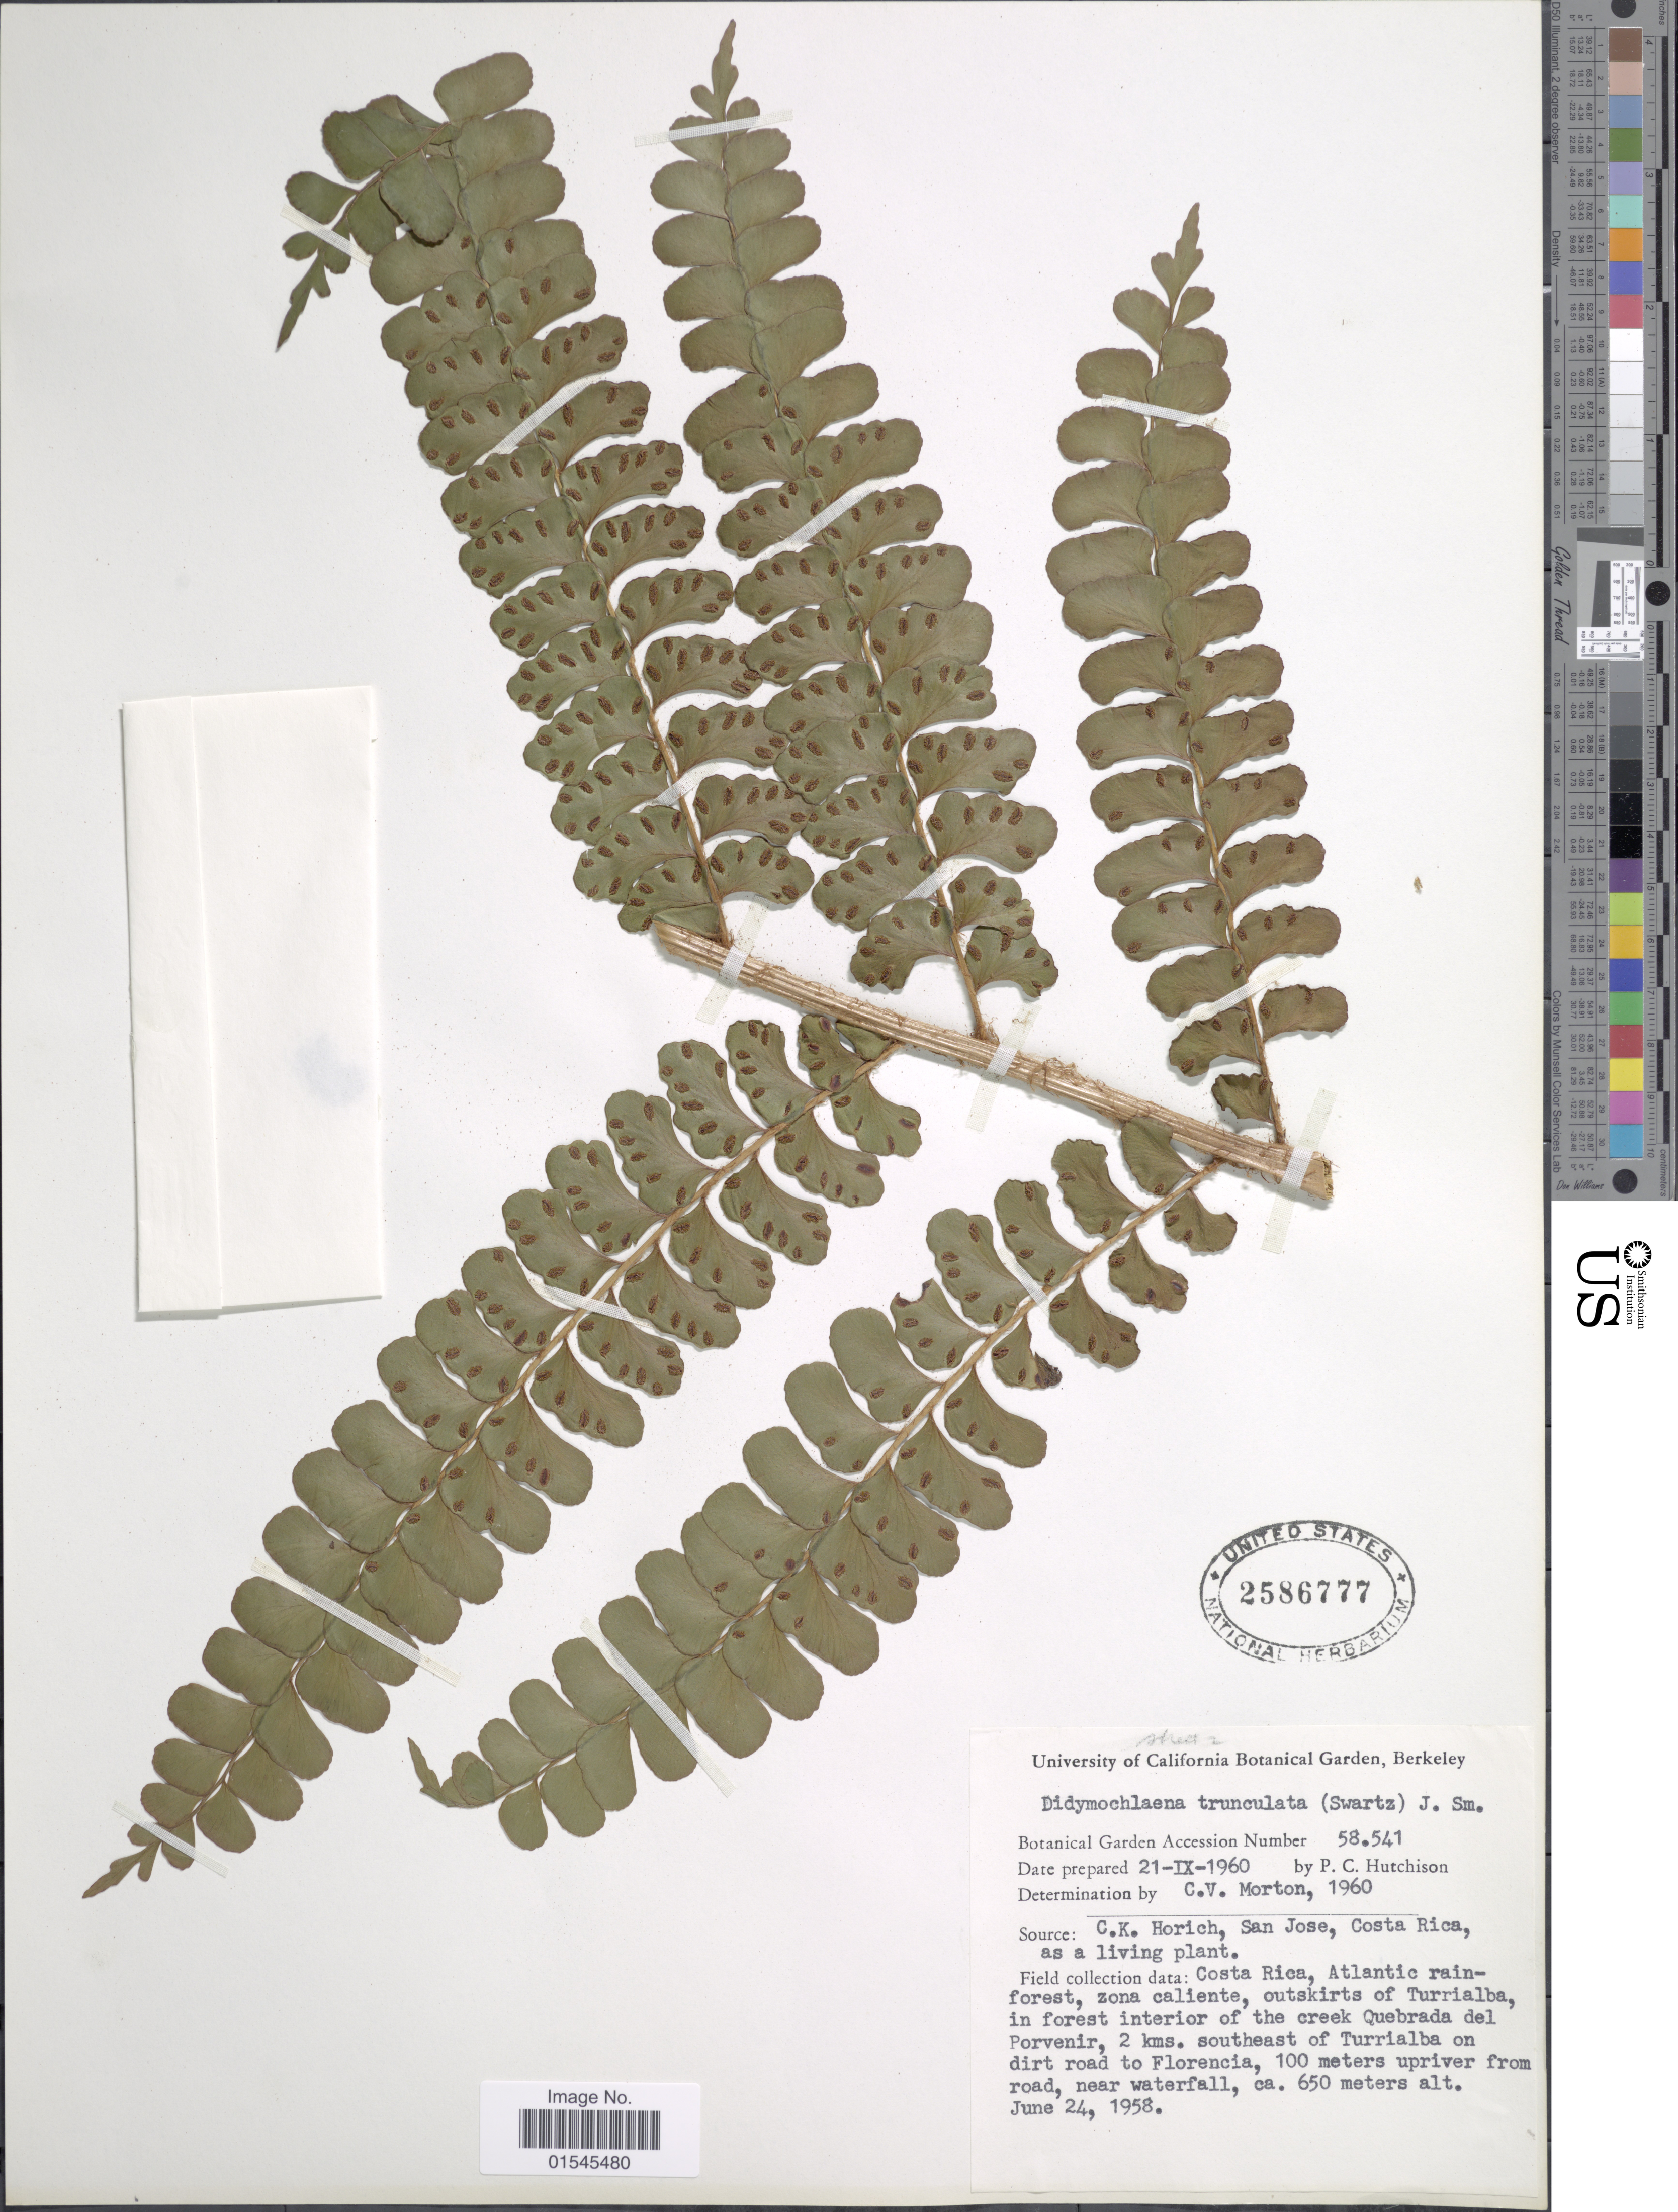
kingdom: Plantae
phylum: Tracheophyta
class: Polypodiopsida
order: Polypodiales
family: Didymochlaenaceae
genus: Didymochlaena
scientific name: Didymochlaena truncatula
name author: (Sw.) J. Sm.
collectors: P. C. Hutchison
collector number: Botanical Garden Accession 58541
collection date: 1960-09-21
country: United States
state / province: California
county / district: Alameda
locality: University of California Botanical Garden, Berkeley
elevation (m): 650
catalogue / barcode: US 2586777